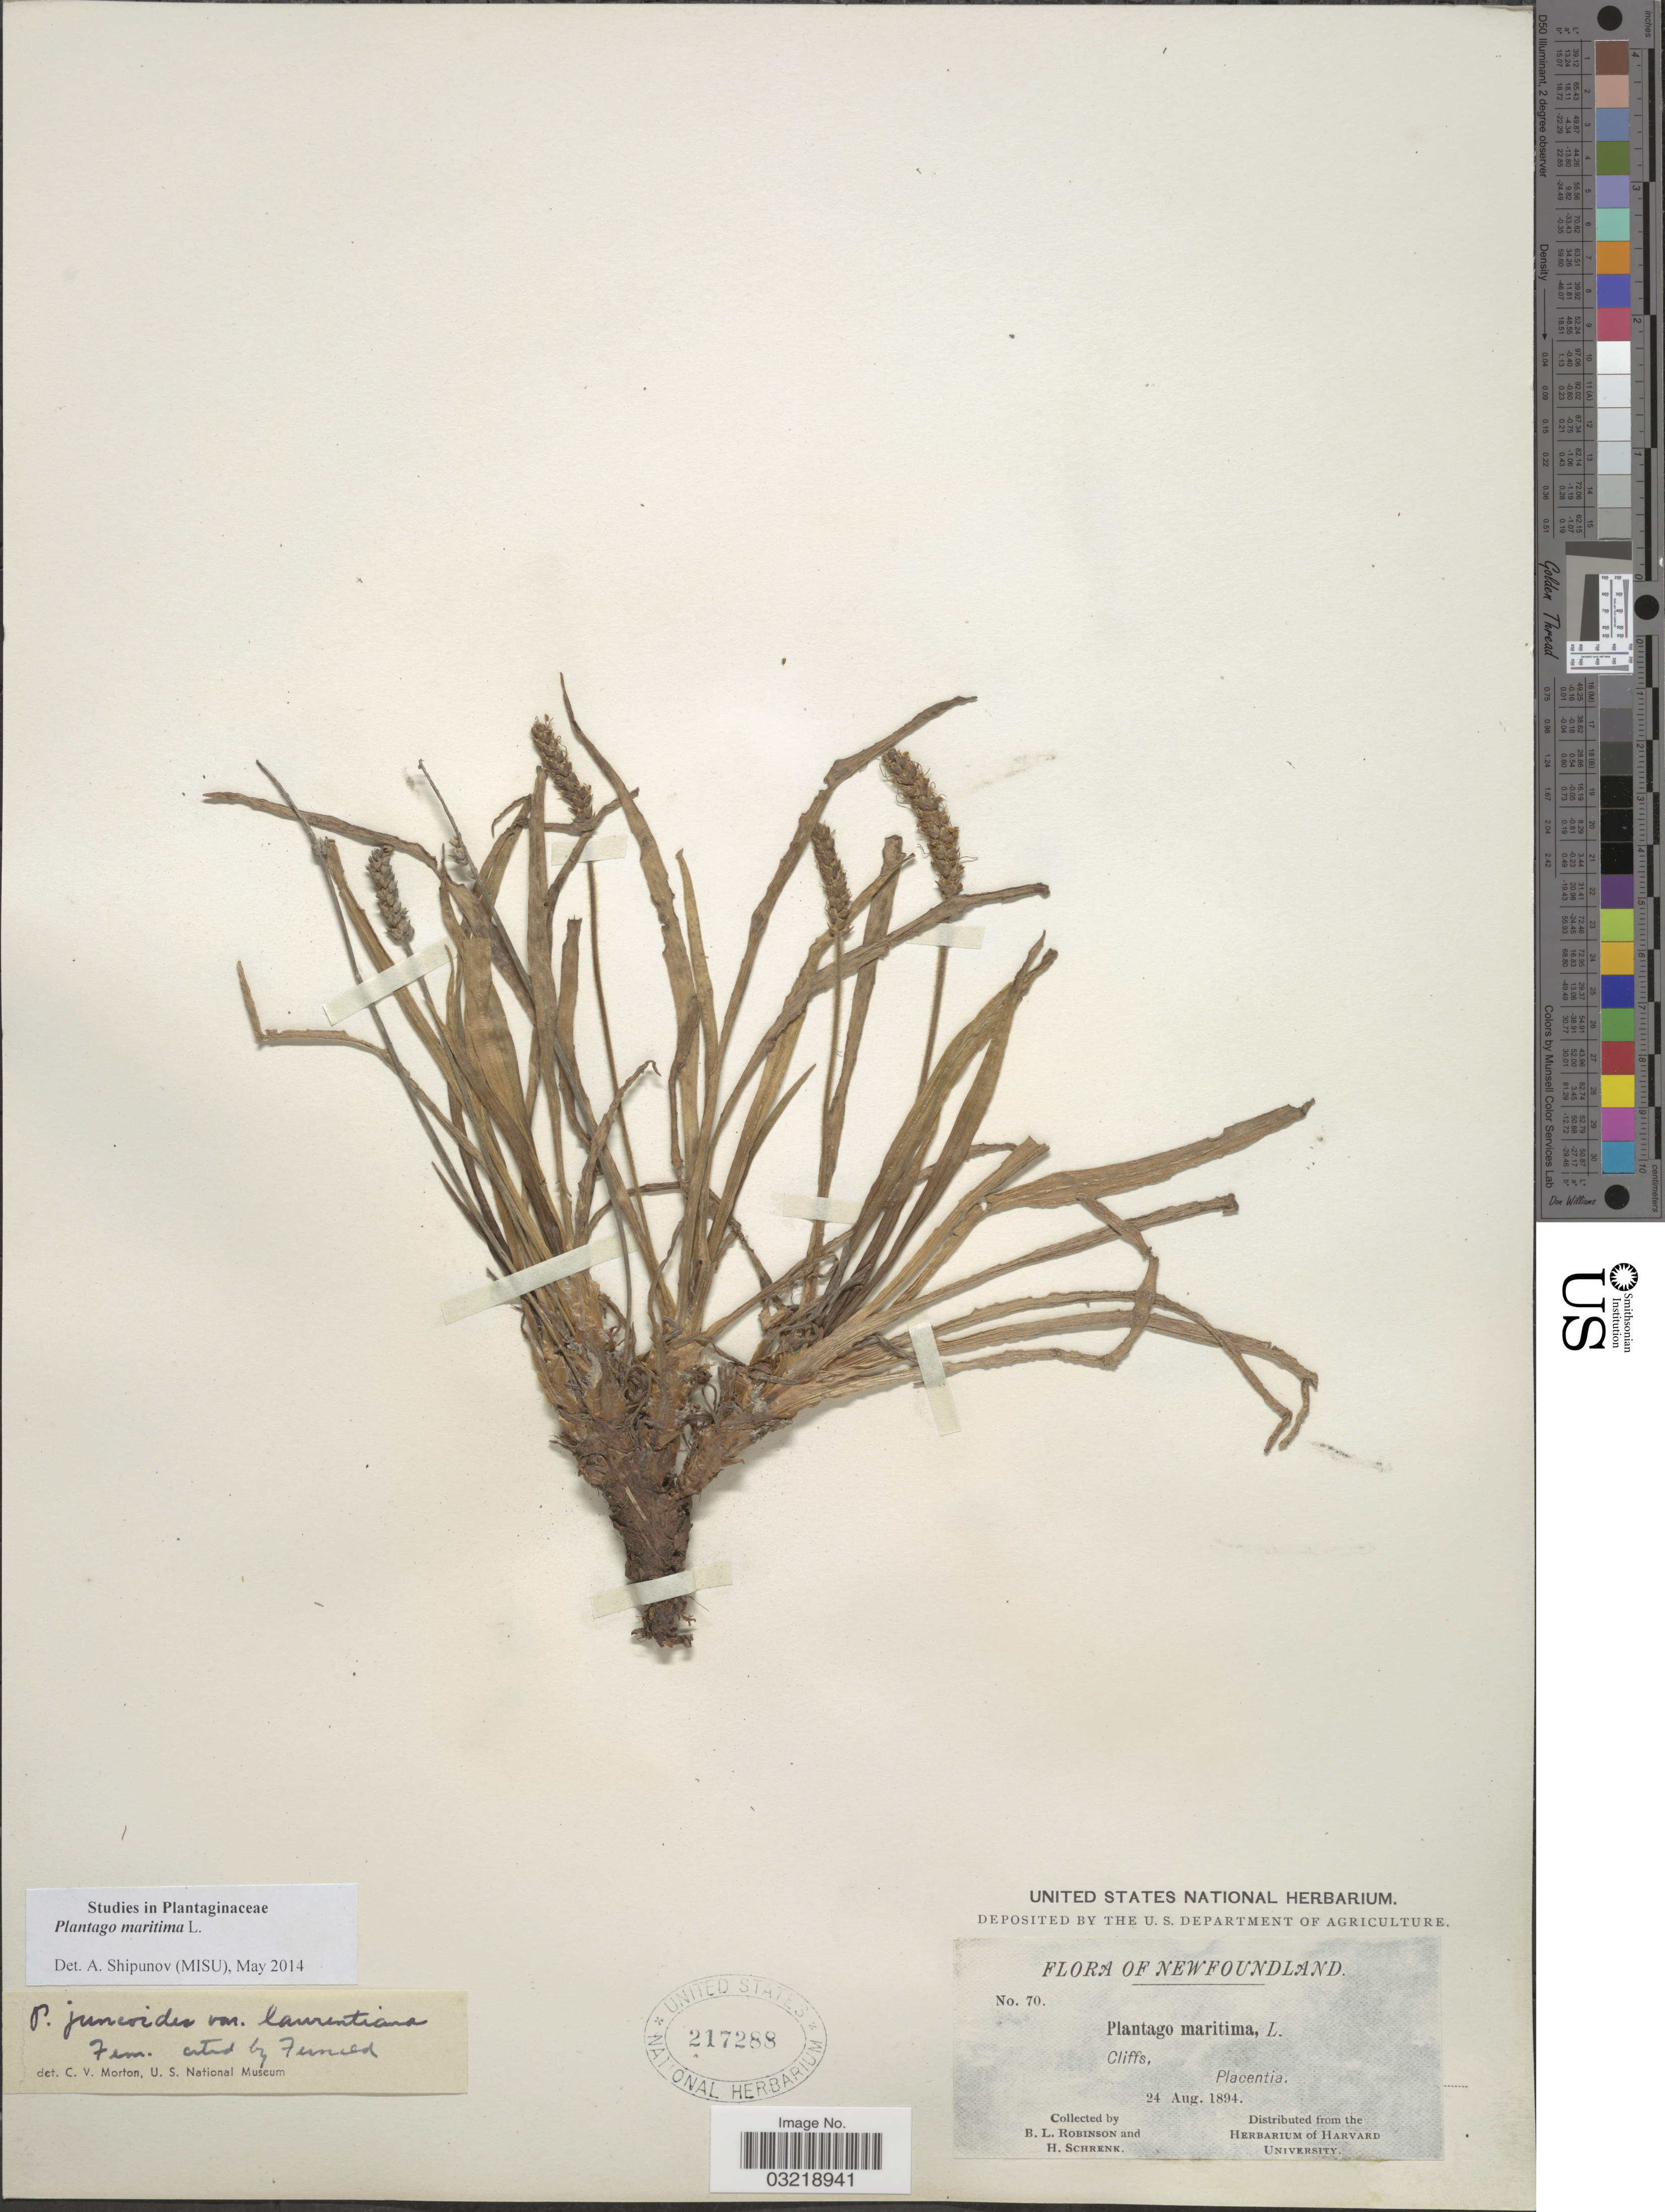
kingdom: Plantae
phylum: Tracheophyta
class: Magnoliopsida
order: Lamiales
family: Plantaginaceae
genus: Plantago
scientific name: Plantago maritima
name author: L.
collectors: B. L. Robinson & H. Schrenk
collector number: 70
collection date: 1894-08-24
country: Canada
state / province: Newfoundland and Labrador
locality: Cliffs, Placentia.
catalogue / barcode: US 217288